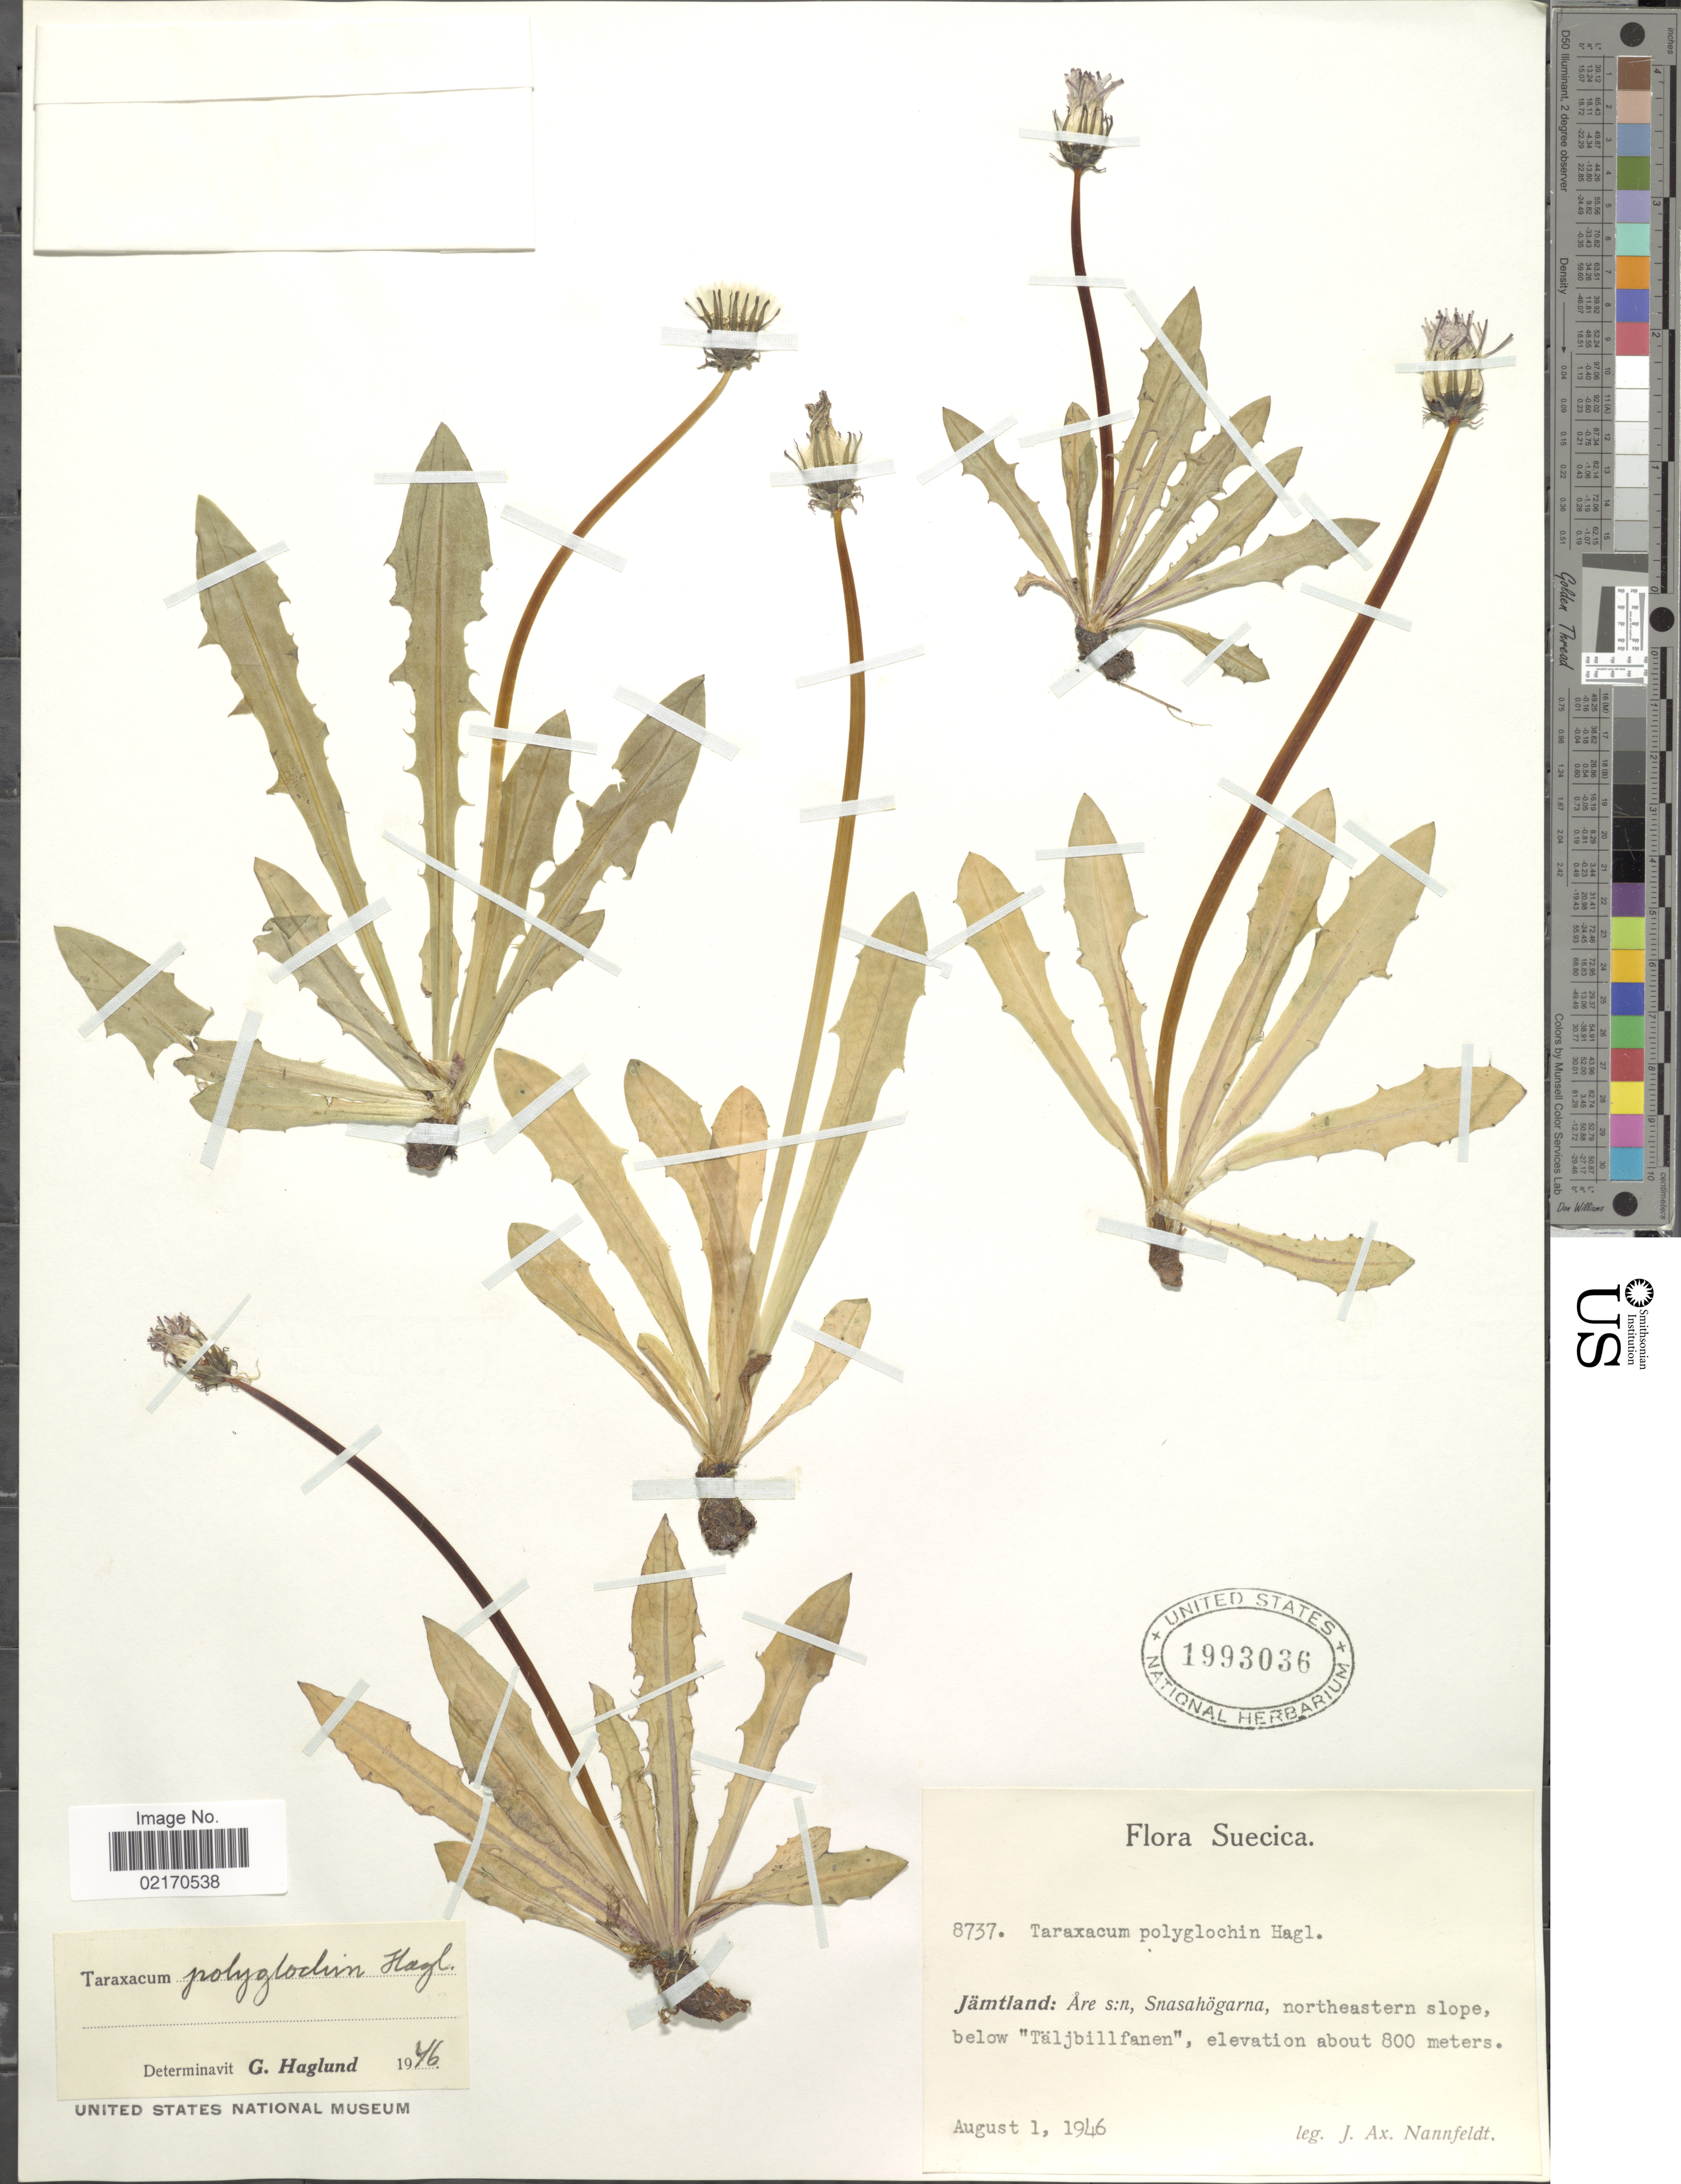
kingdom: Plantae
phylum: Tracheophyta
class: Magnoliopsida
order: Asterales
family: Asteraceae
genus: Taraxacum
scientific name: Taraxacum sp.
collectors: J. Nannfeldt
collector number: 8737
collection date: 1946-08-01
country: Sweden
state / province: Jämtland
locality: Suecica, Jämtland: Are s:n, Snashogarna, northeastern slope, below "Taljbillfanen".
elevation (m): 800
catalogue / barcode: US 1993036